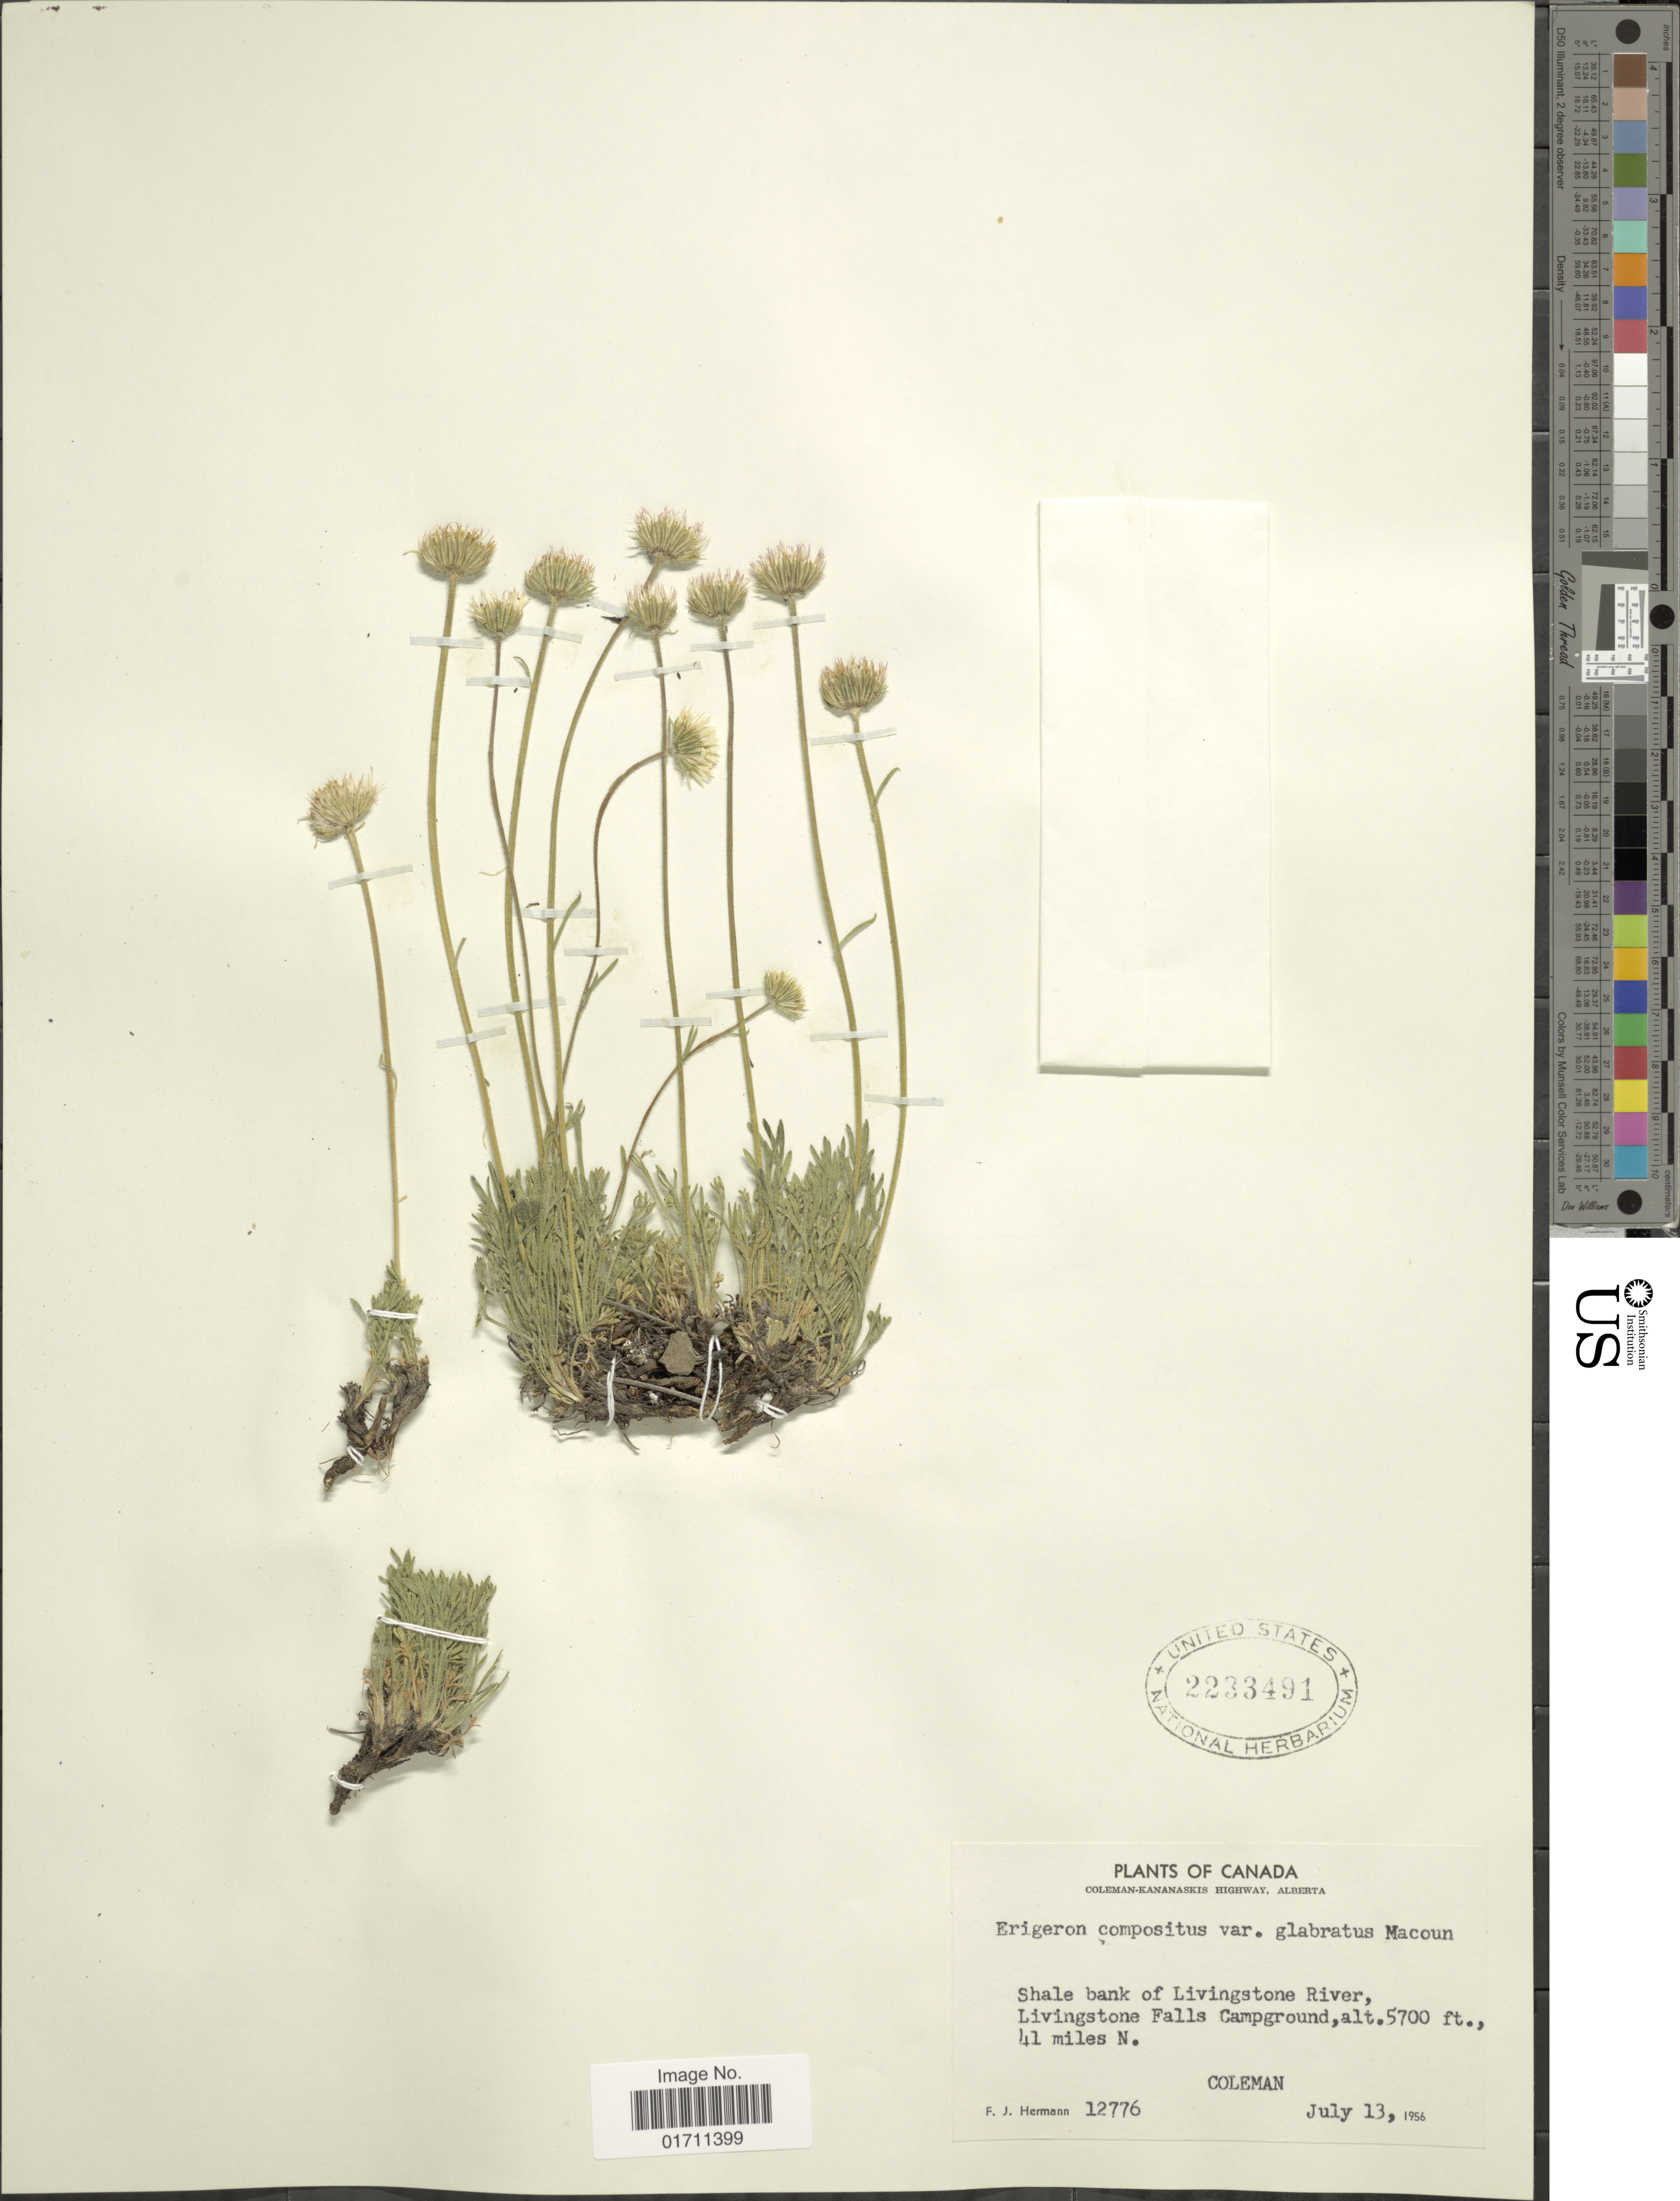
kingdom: Plantae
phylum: Tracheophyta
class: Magnoliopsida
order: Asterales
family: Asteraceae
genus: Erigeron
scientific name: Erigeron compositus var. glabratus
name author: Macoun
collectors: F. J. Hermann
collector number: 12776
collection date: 1956-07-13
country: Canada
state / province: Alberta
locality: Coleman-Kananaskis Highway, Shale bank of Livingstone River, Livingstone Falls Campground, 41 miles N. Coleman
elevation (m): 1737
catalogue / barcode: US 2233491